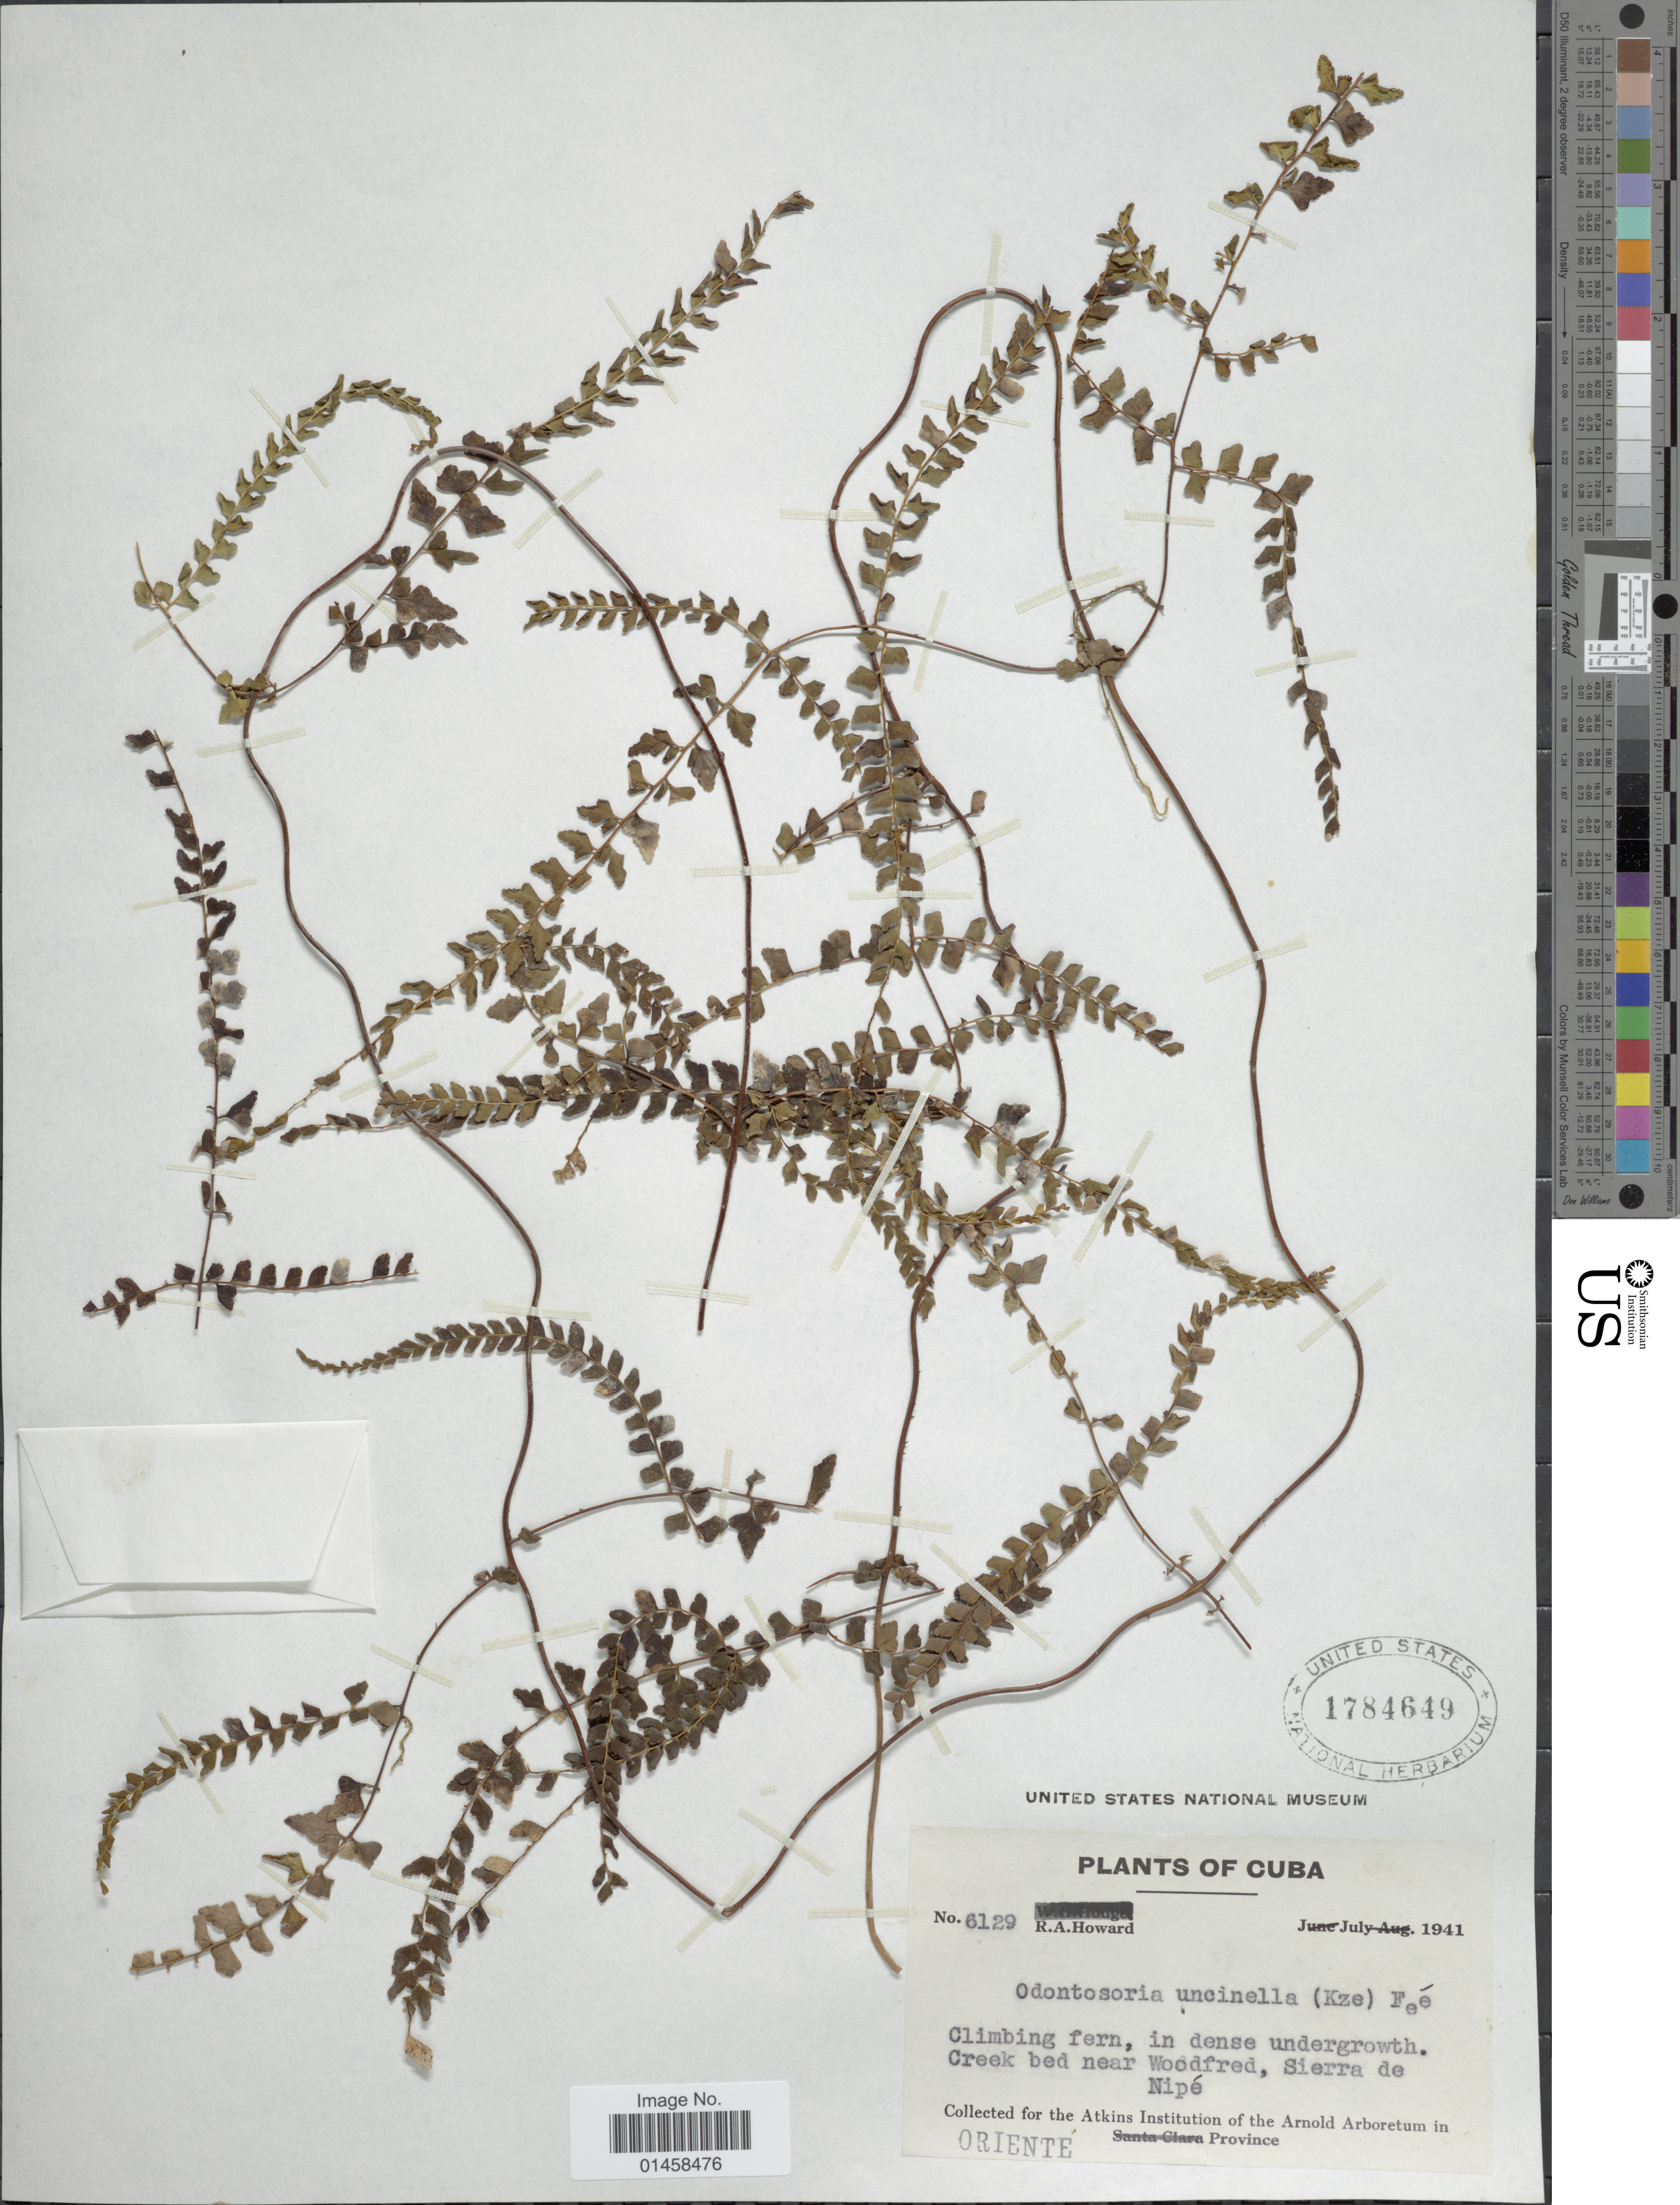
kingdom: Plantae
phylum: Tracheophyta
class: Polypodiopsida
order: Polypodiales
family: Lindsaeaceae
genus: Odontosoria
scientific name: Odontosoria scandens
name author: (Desv.) C. Chr.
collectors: R. A. Howard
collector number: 6129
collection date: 1941-07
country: Cuba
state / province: Oriente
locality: Creek bed near Woodfred, Sierra de Nipé, Oriente Province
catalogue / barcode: US 1784649